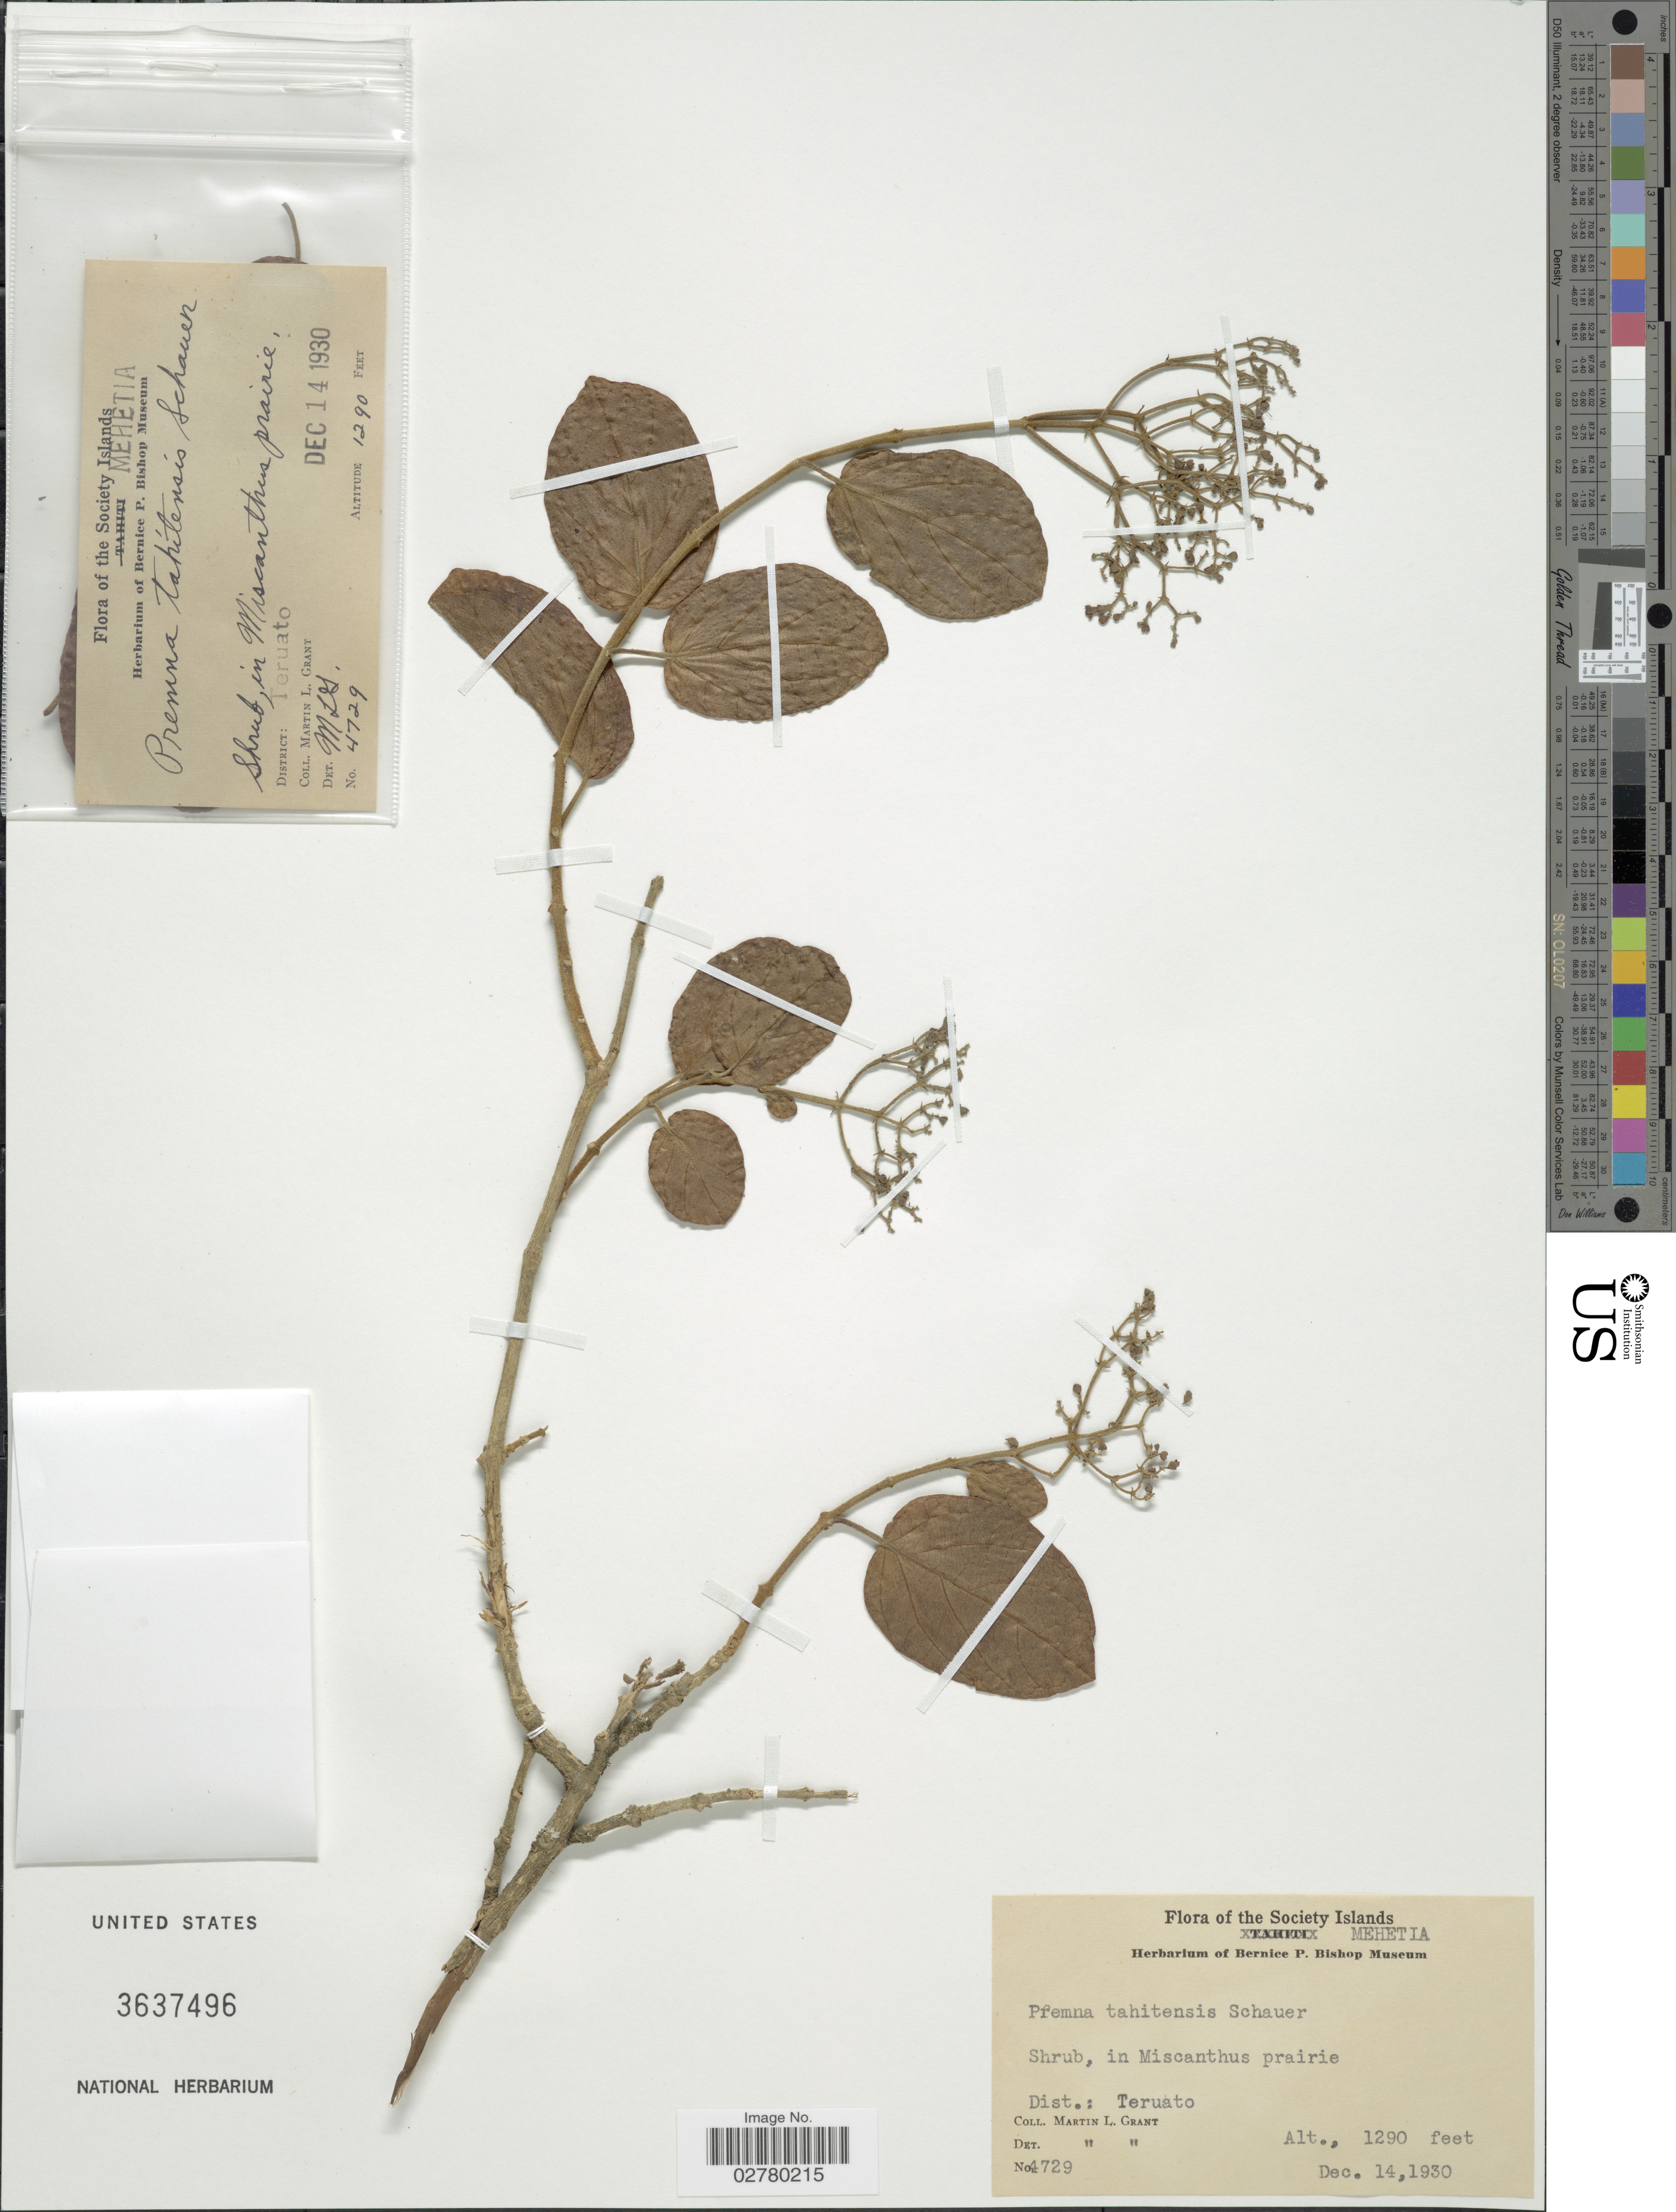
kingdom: Plantae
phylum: Tracheophyta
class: Magnoliopsida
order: Lamiales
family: Lamiaceae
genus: Premna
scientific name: Premna taitensis var. taitensis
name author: Schauer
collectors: M. L. Grant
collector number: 4729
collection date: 1930-12-14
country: French Polynesia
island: Mehetia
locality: Society Islands. Mehetia. Dist.: Teruato.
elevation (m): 393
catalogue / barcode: US 3637496